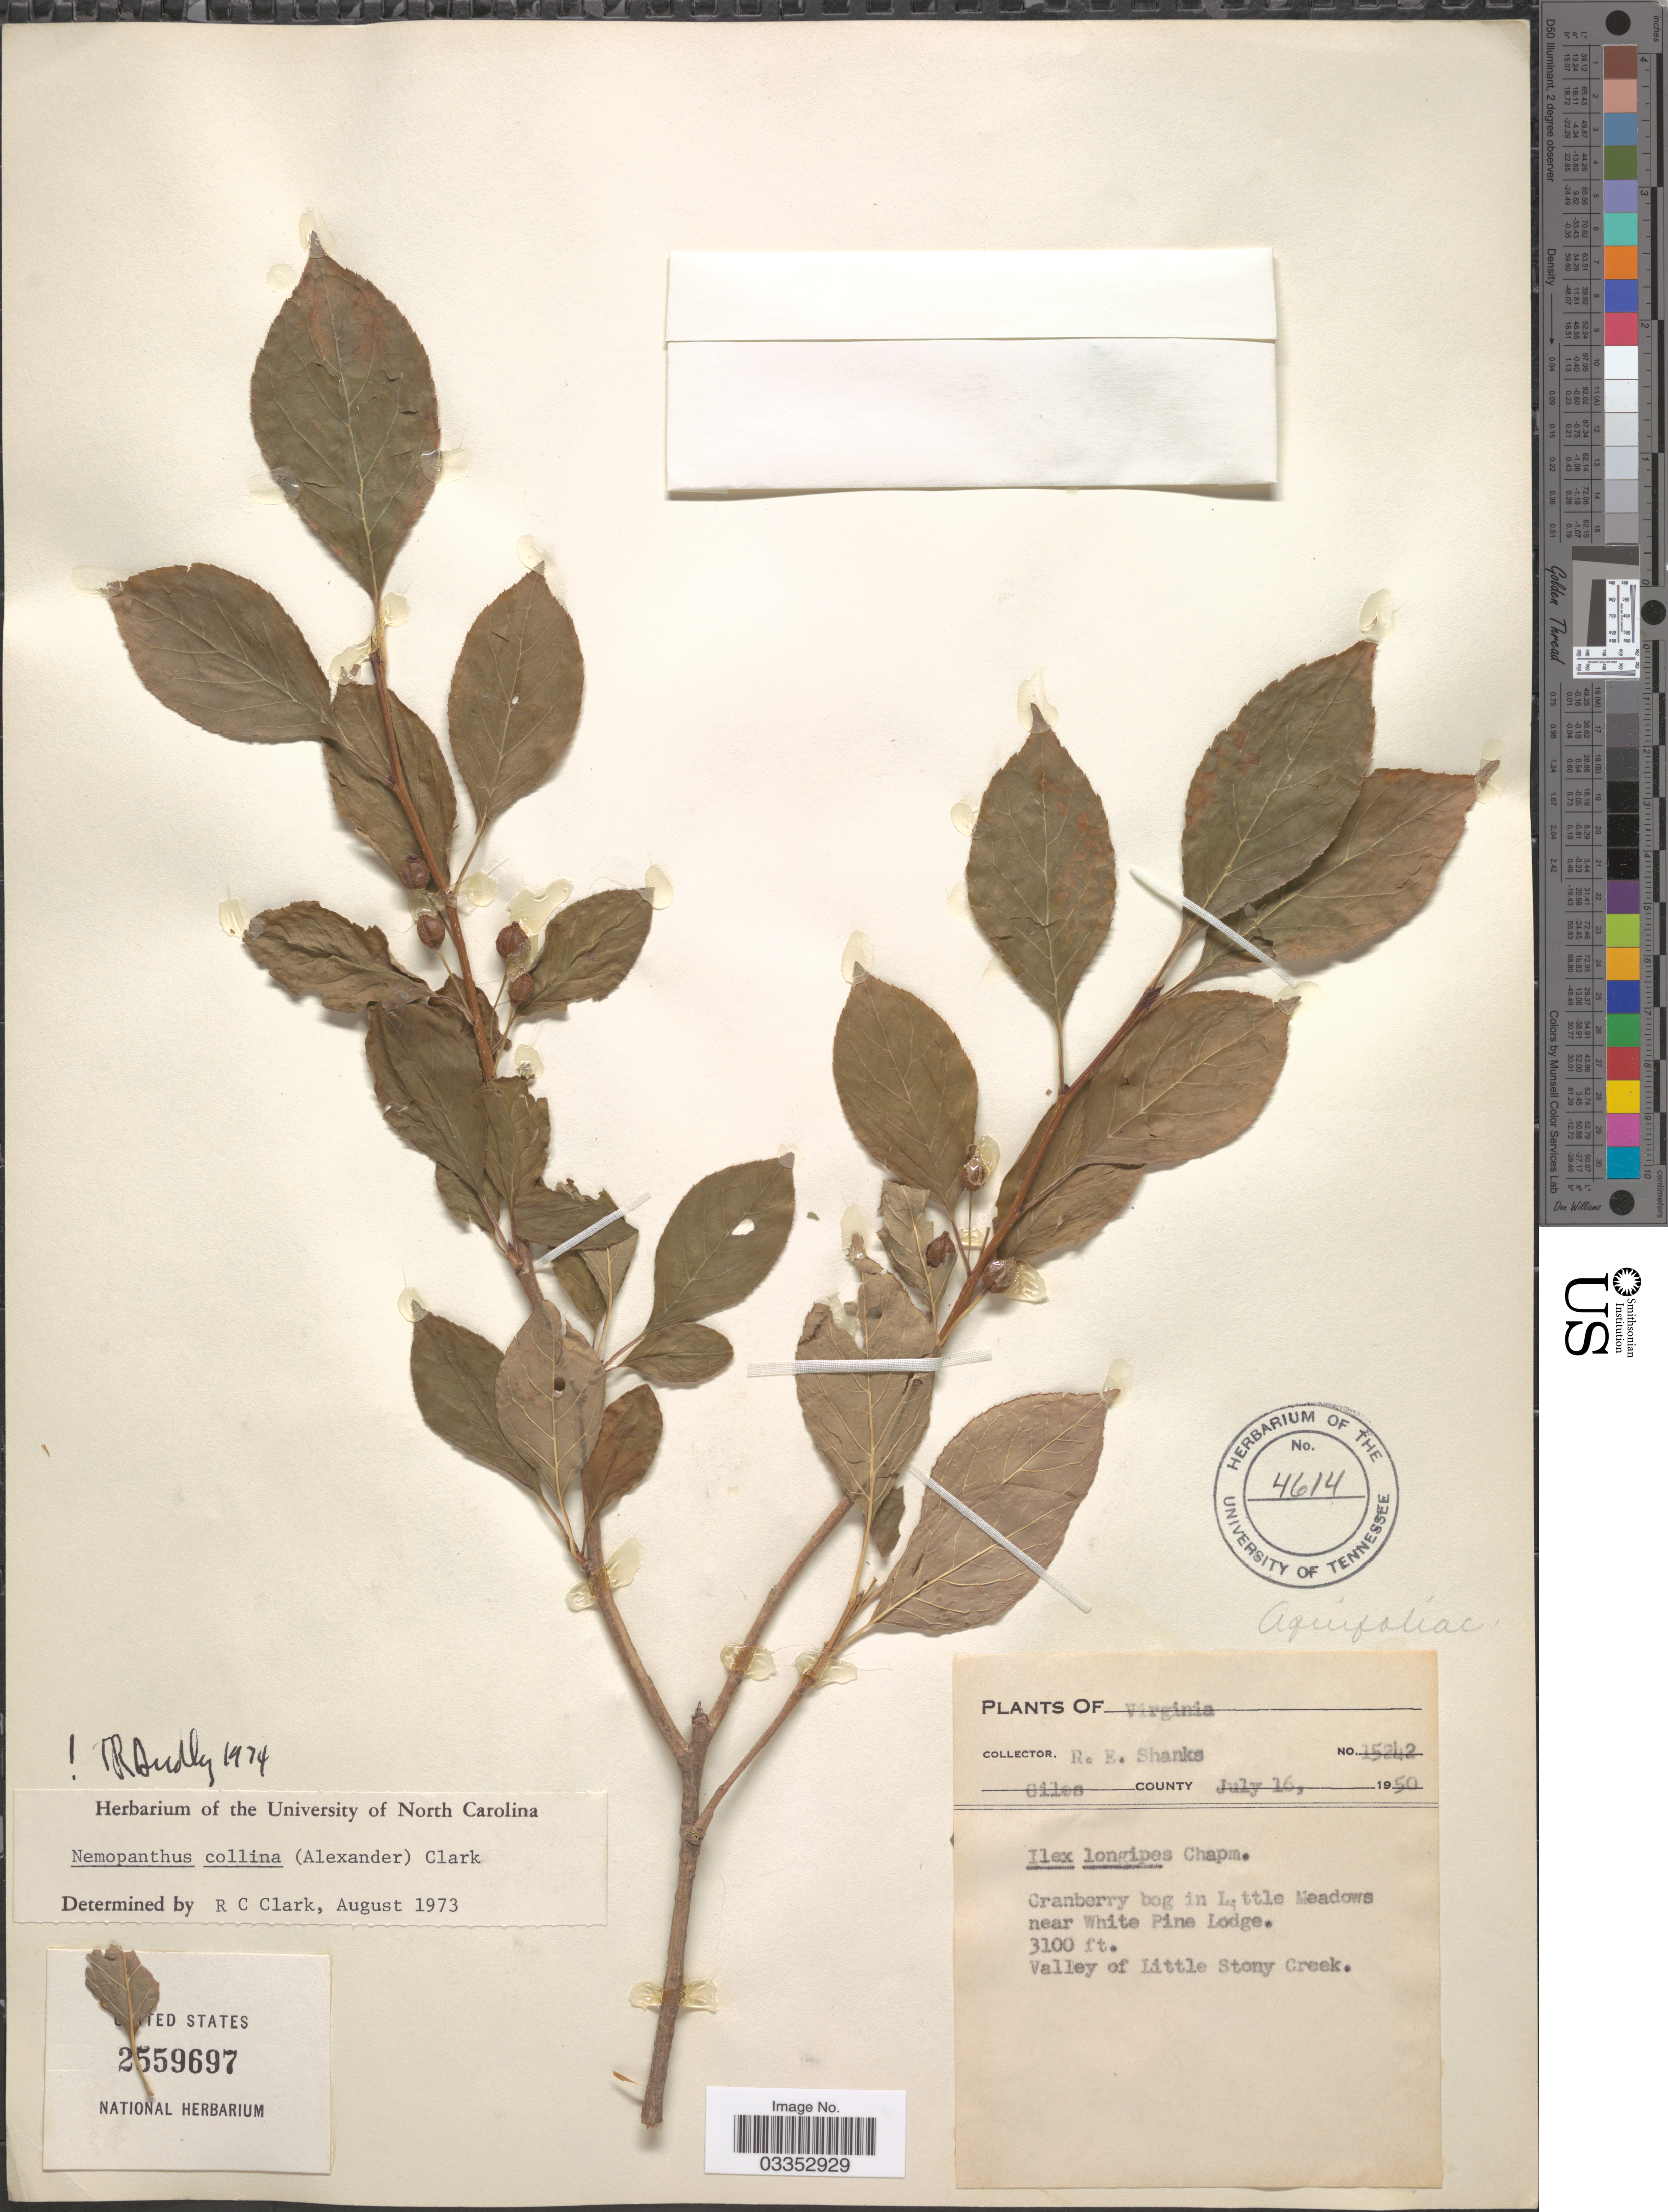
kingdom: Plantae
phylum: Tracheophyta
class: Magnoliopsida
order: Aquifoliales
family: Aquifoliaceae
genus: Nemopanthus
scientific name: Nemopanthus collinus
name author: (Alexander) R.C. Clark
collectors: R. Shanks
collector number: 15242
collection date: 1950-07-16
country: United States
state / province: Virginia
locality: Cranberry bog in Little Meadows near White Pine Lodge, Valley of Little Stony Creek.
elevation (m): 945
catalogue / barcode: US 2559697